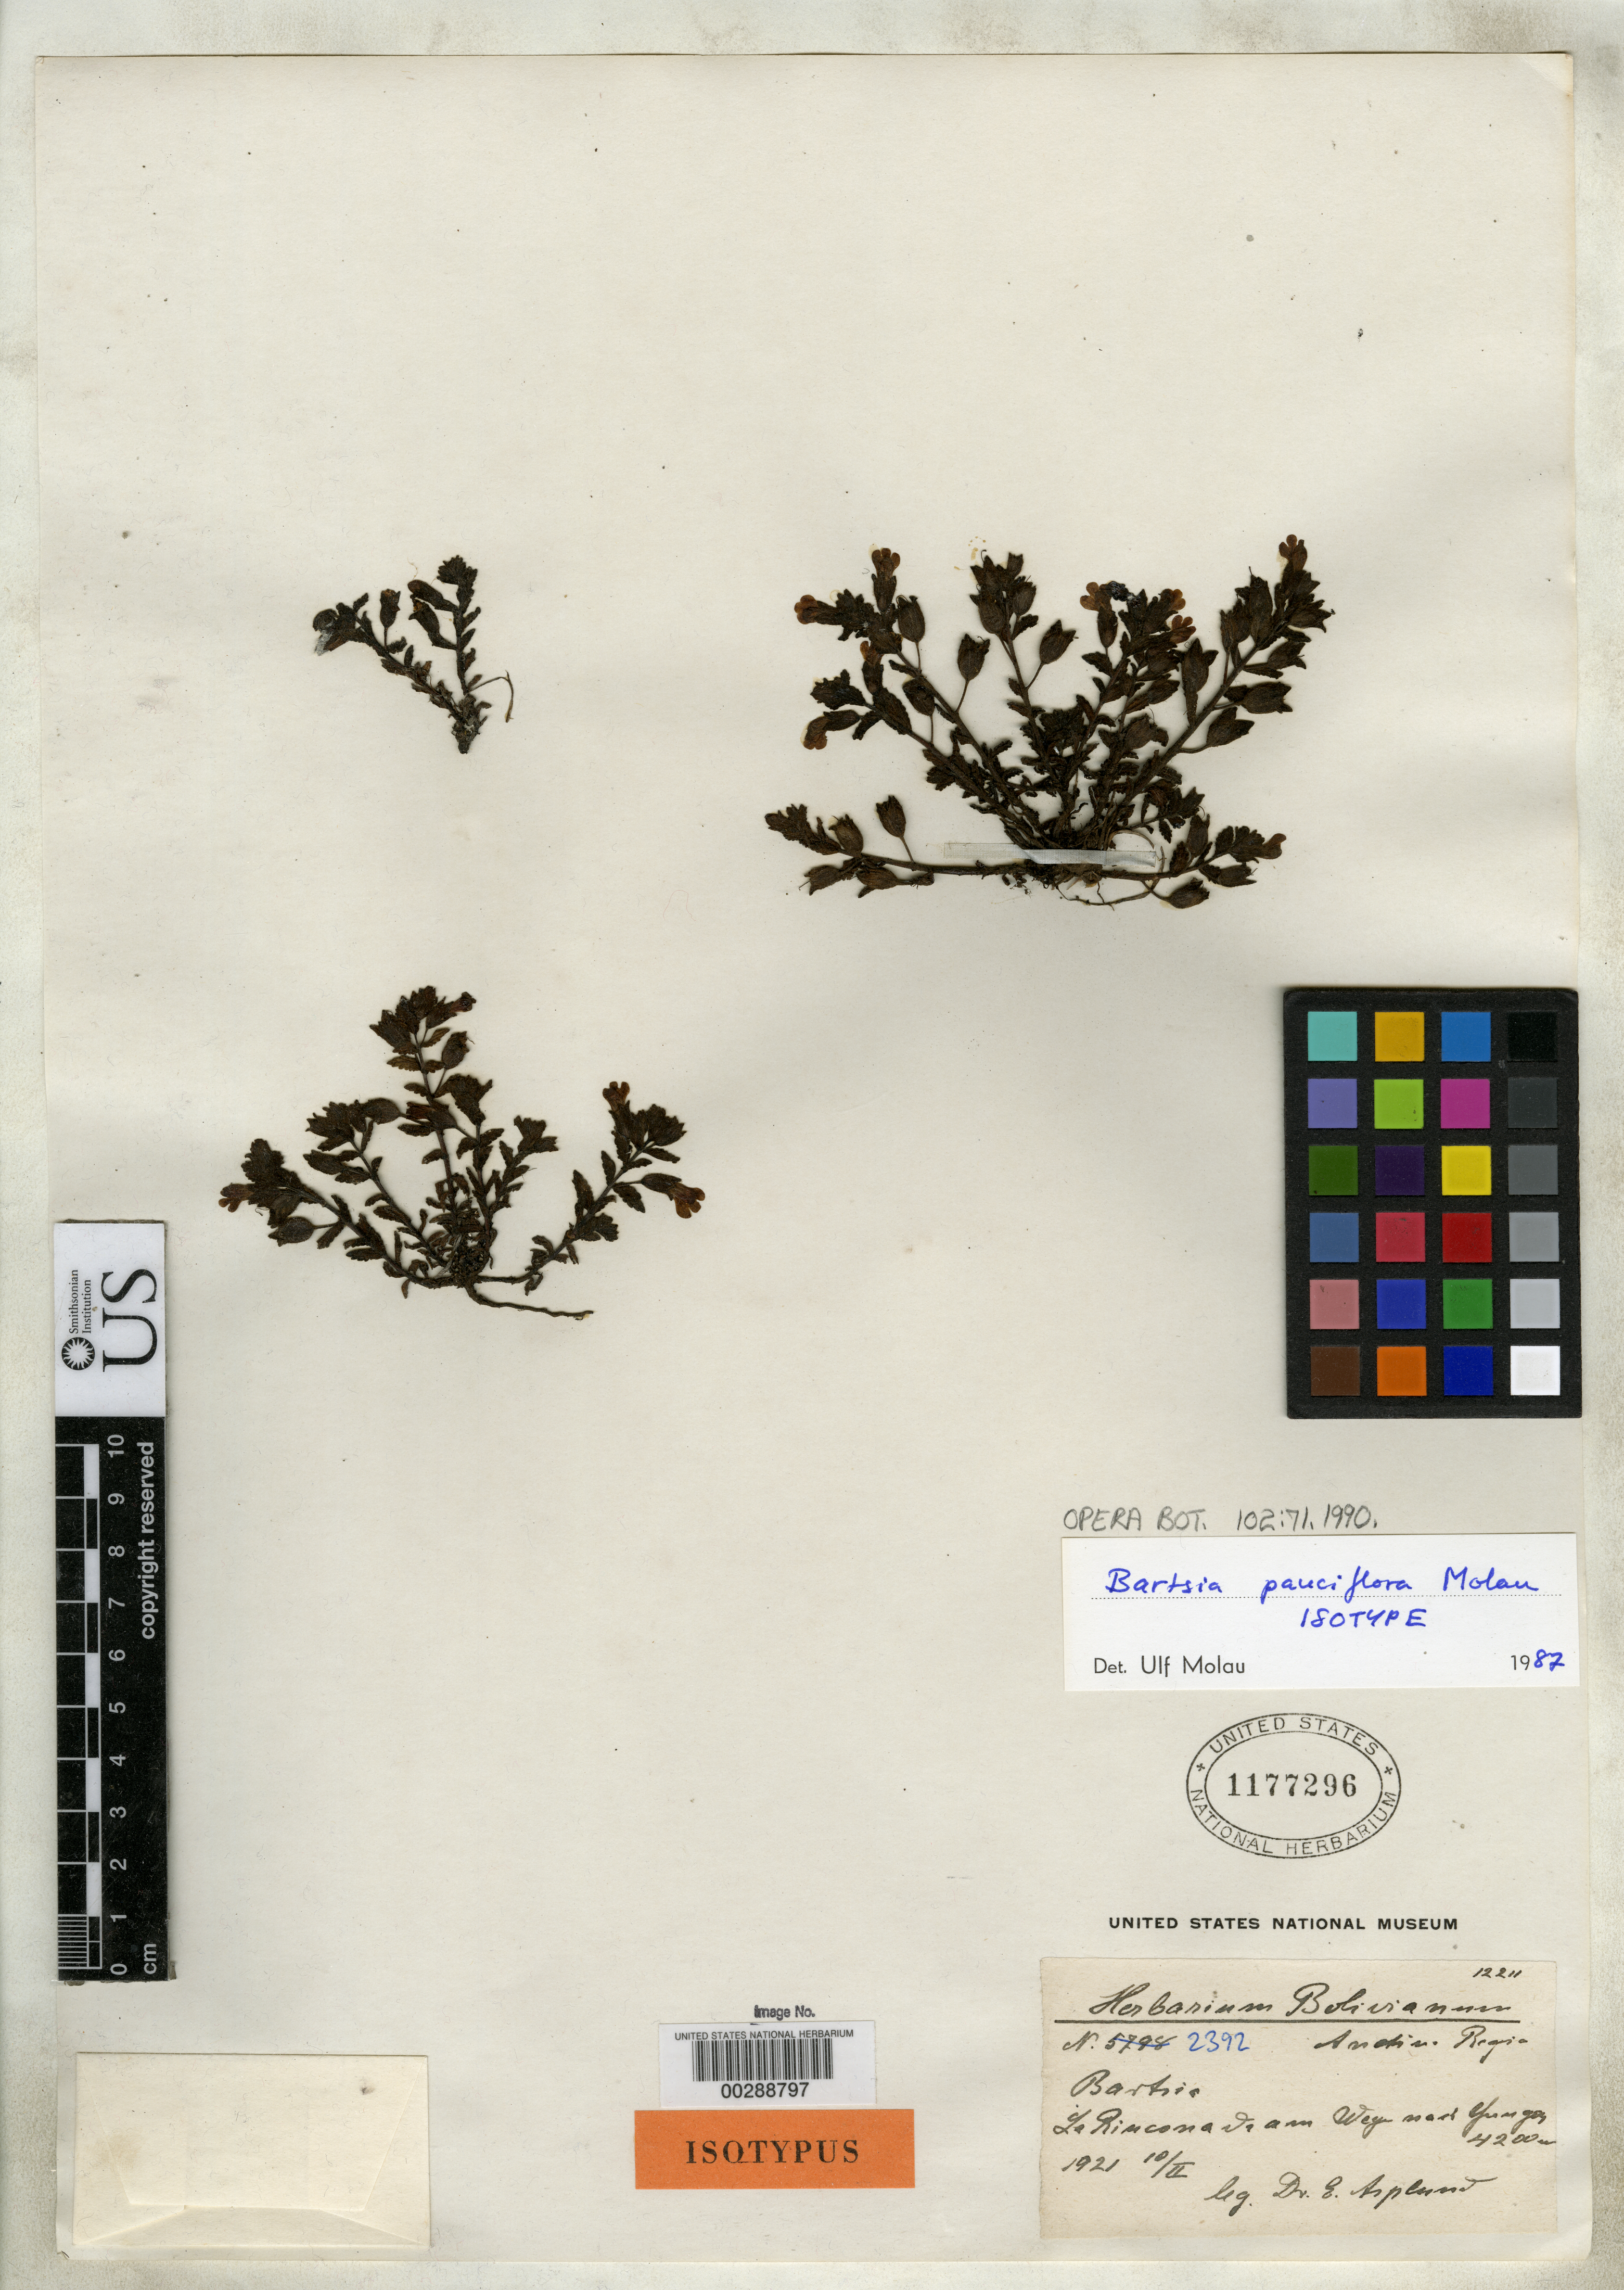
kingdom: Plantae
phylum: Tracheophyta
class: Magnoliopsida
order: Lamiales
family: Orobanchaceae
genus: Bartsia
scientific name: Bartsia pauciflora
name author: Molau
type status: Isotype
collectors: E. Asplund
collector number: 2392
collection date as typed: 10 Feb 1921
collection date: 1921-02-10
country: Bolivia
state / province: La Paz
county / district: Murillo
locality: La Rinconada, Wey Mart Yungas.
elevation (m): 3400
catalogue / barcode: US 1177296